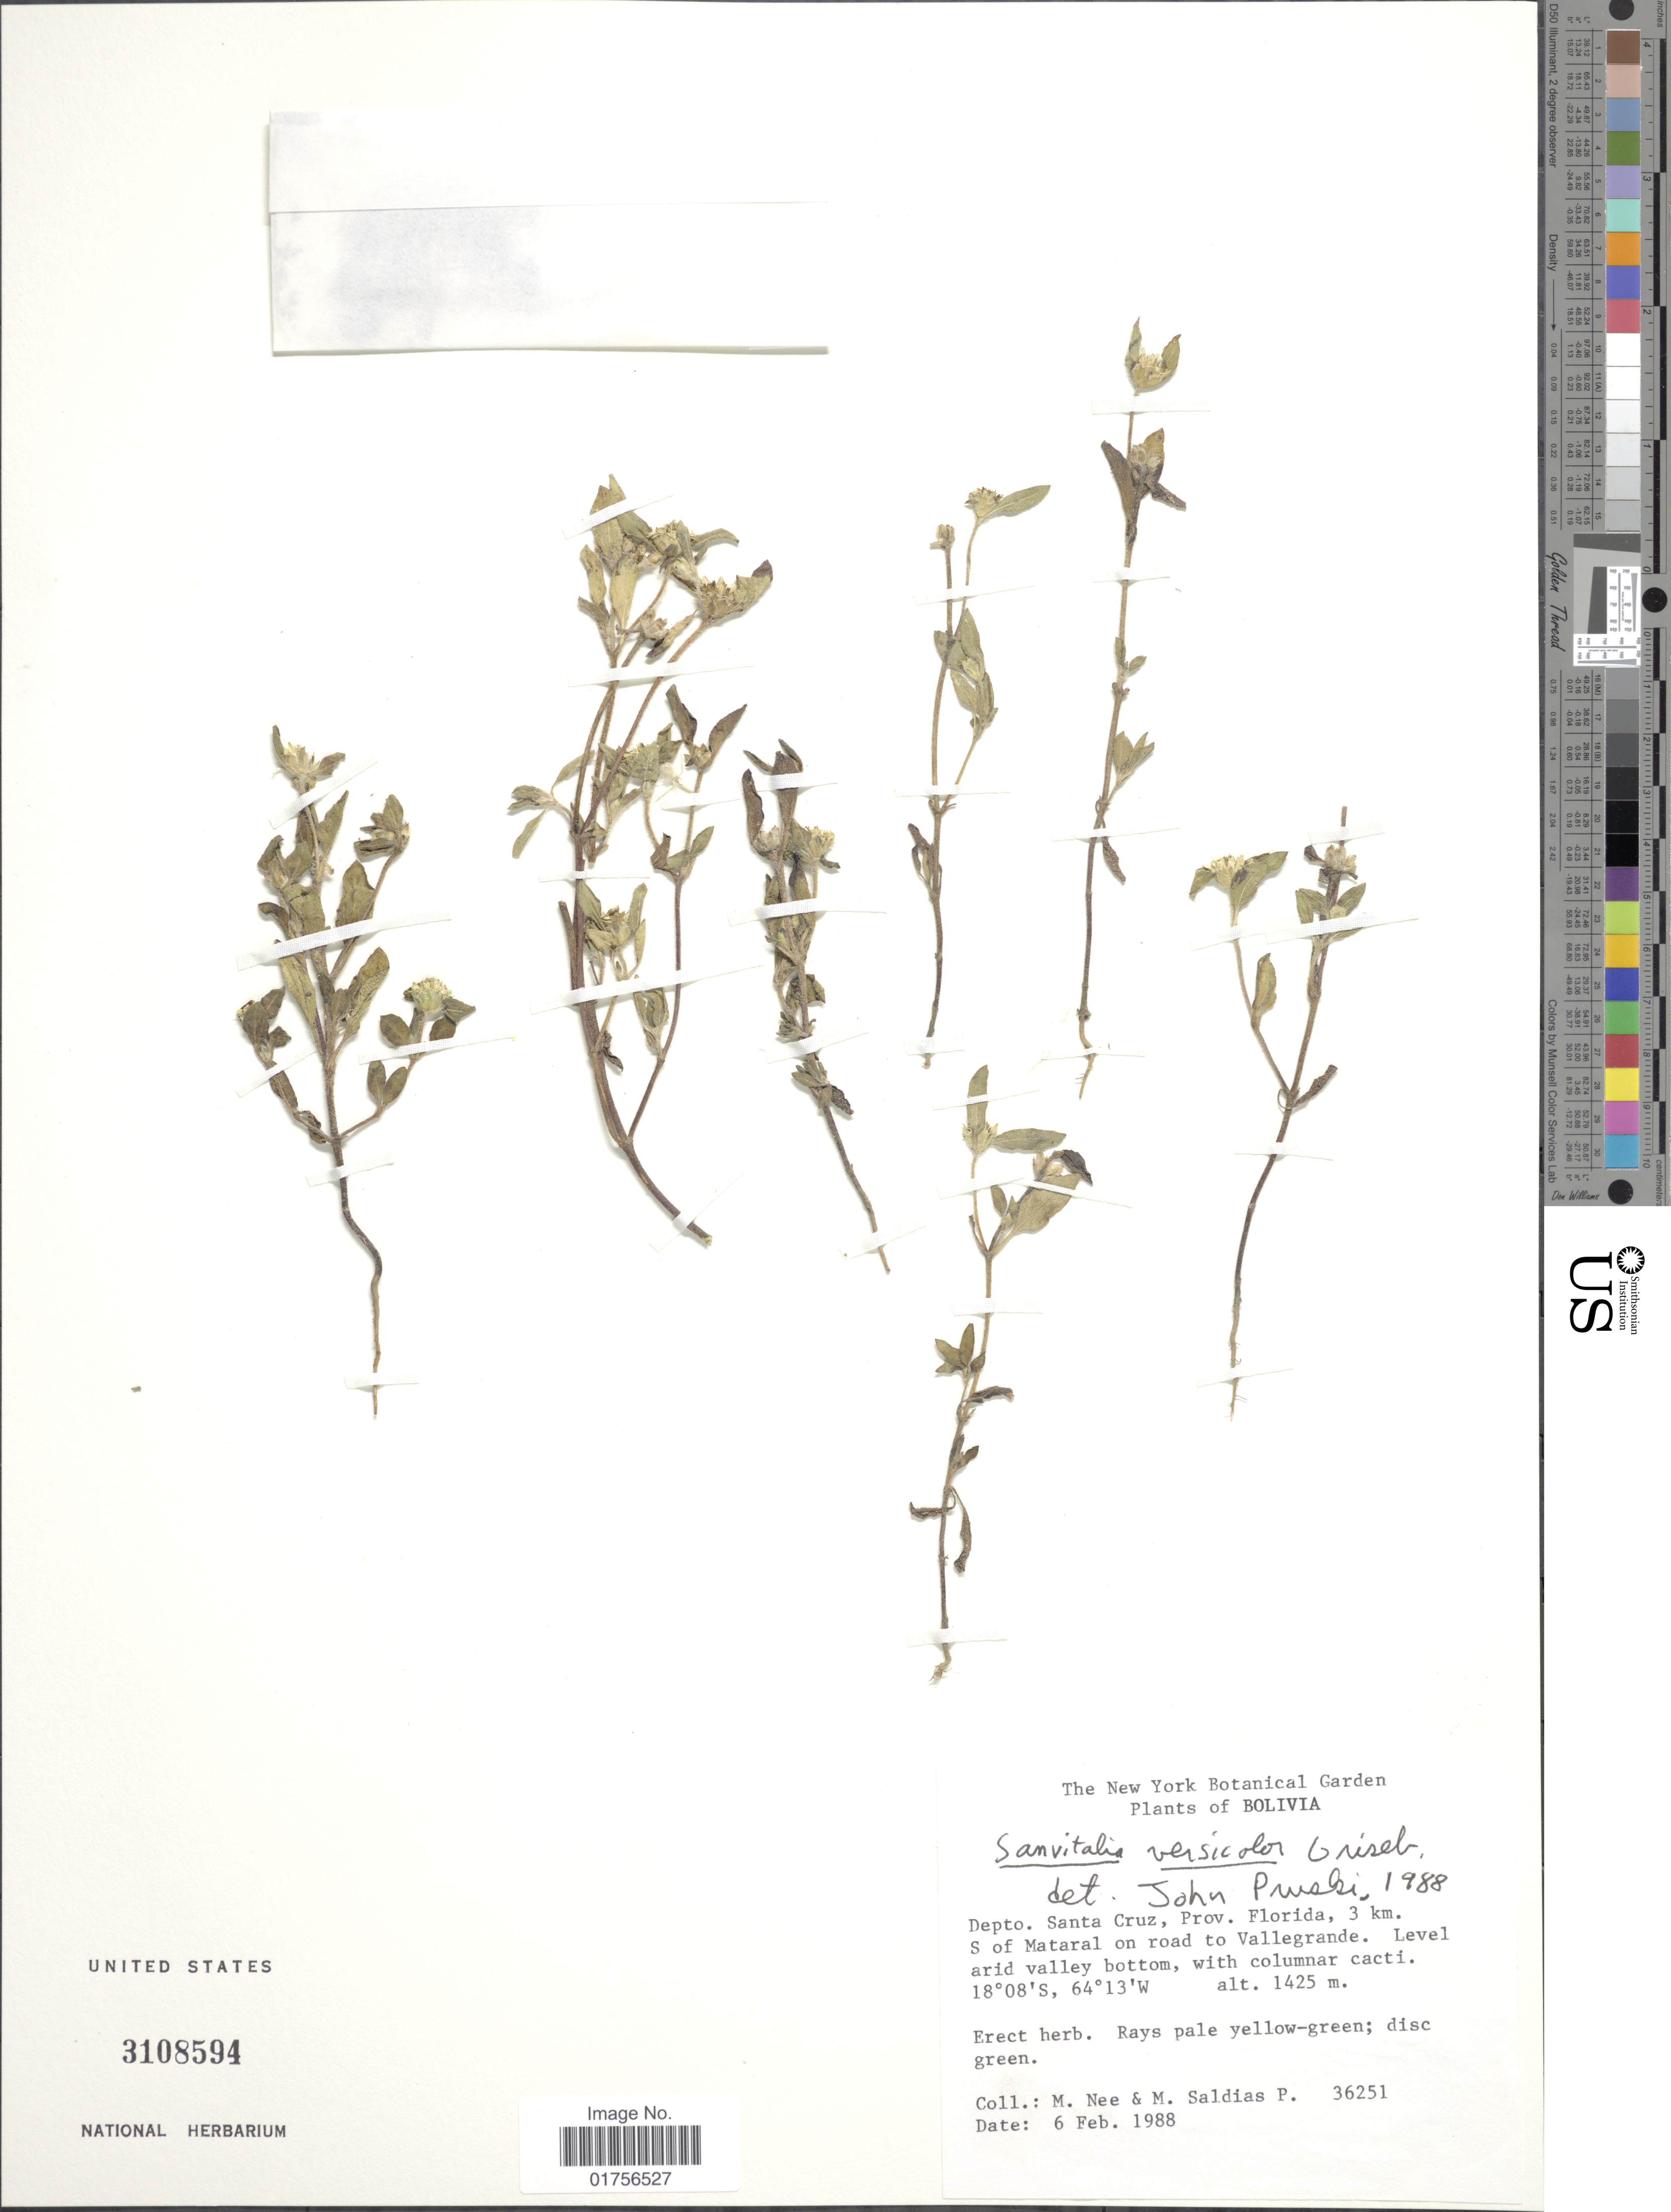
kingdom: Plantae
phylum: Tracheophyta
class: Magnoliopsida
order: Asterales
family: Asteraceae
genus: Sanvitalia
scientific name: Sanvitalia versicolor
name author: Griseb.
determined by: Skibicki, Samuel V.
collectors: M. Nee & M. Saldias P.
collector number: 36251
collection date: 1988-02-06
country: Bolivia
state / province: Santa Cruz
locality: Depto. Santa Cruz: Prov. Florida, 3 km S of Mataral on road to Vallegrande, Level arid valley bottom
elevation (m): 1425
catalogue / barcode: US 3108594